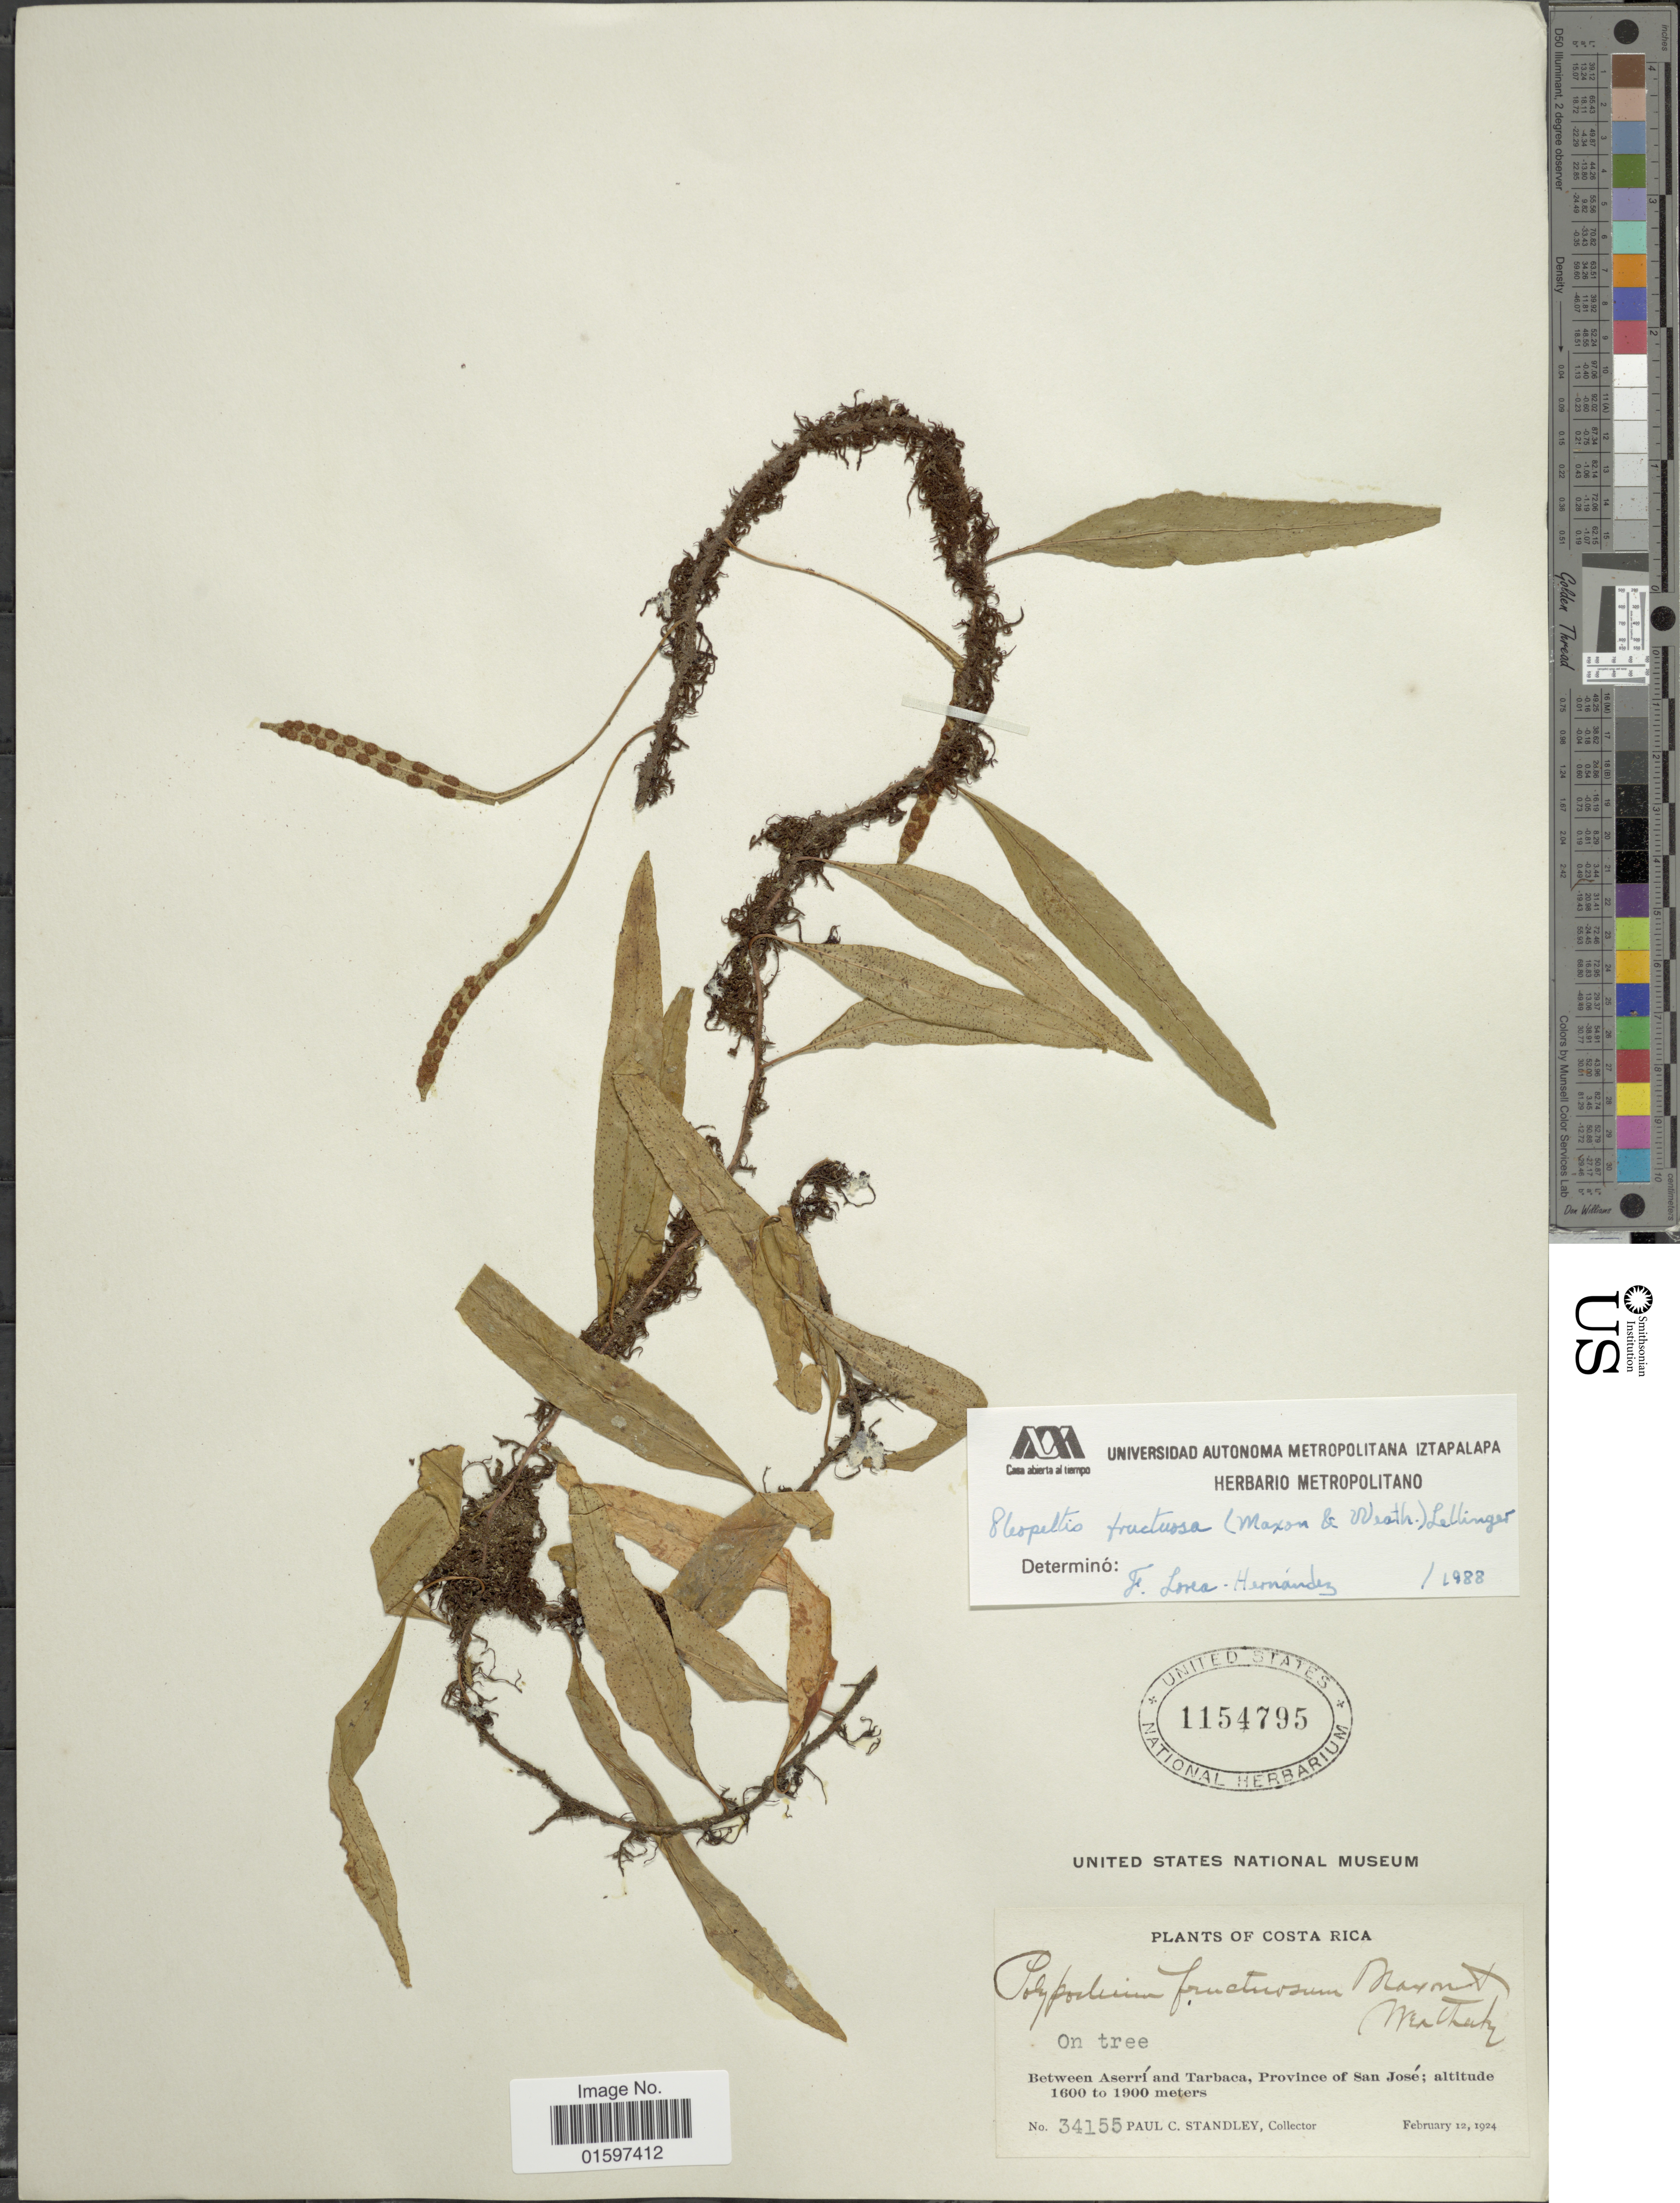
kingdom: Plantae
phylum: Tracheophyta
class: Polypodiopsida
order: Polypodiales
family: Polypodiaceae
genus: Pleopeltis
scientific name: Pleopeltis fructuosa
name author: (Maxon & Weath.) Lellinger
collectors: P. C. Standley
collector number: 34155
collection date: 1924-02-12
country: Costa Rica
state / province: San José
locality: Between Aserrí and Tarbaca, Province of San José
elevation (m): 1600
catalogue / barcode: US 1154795